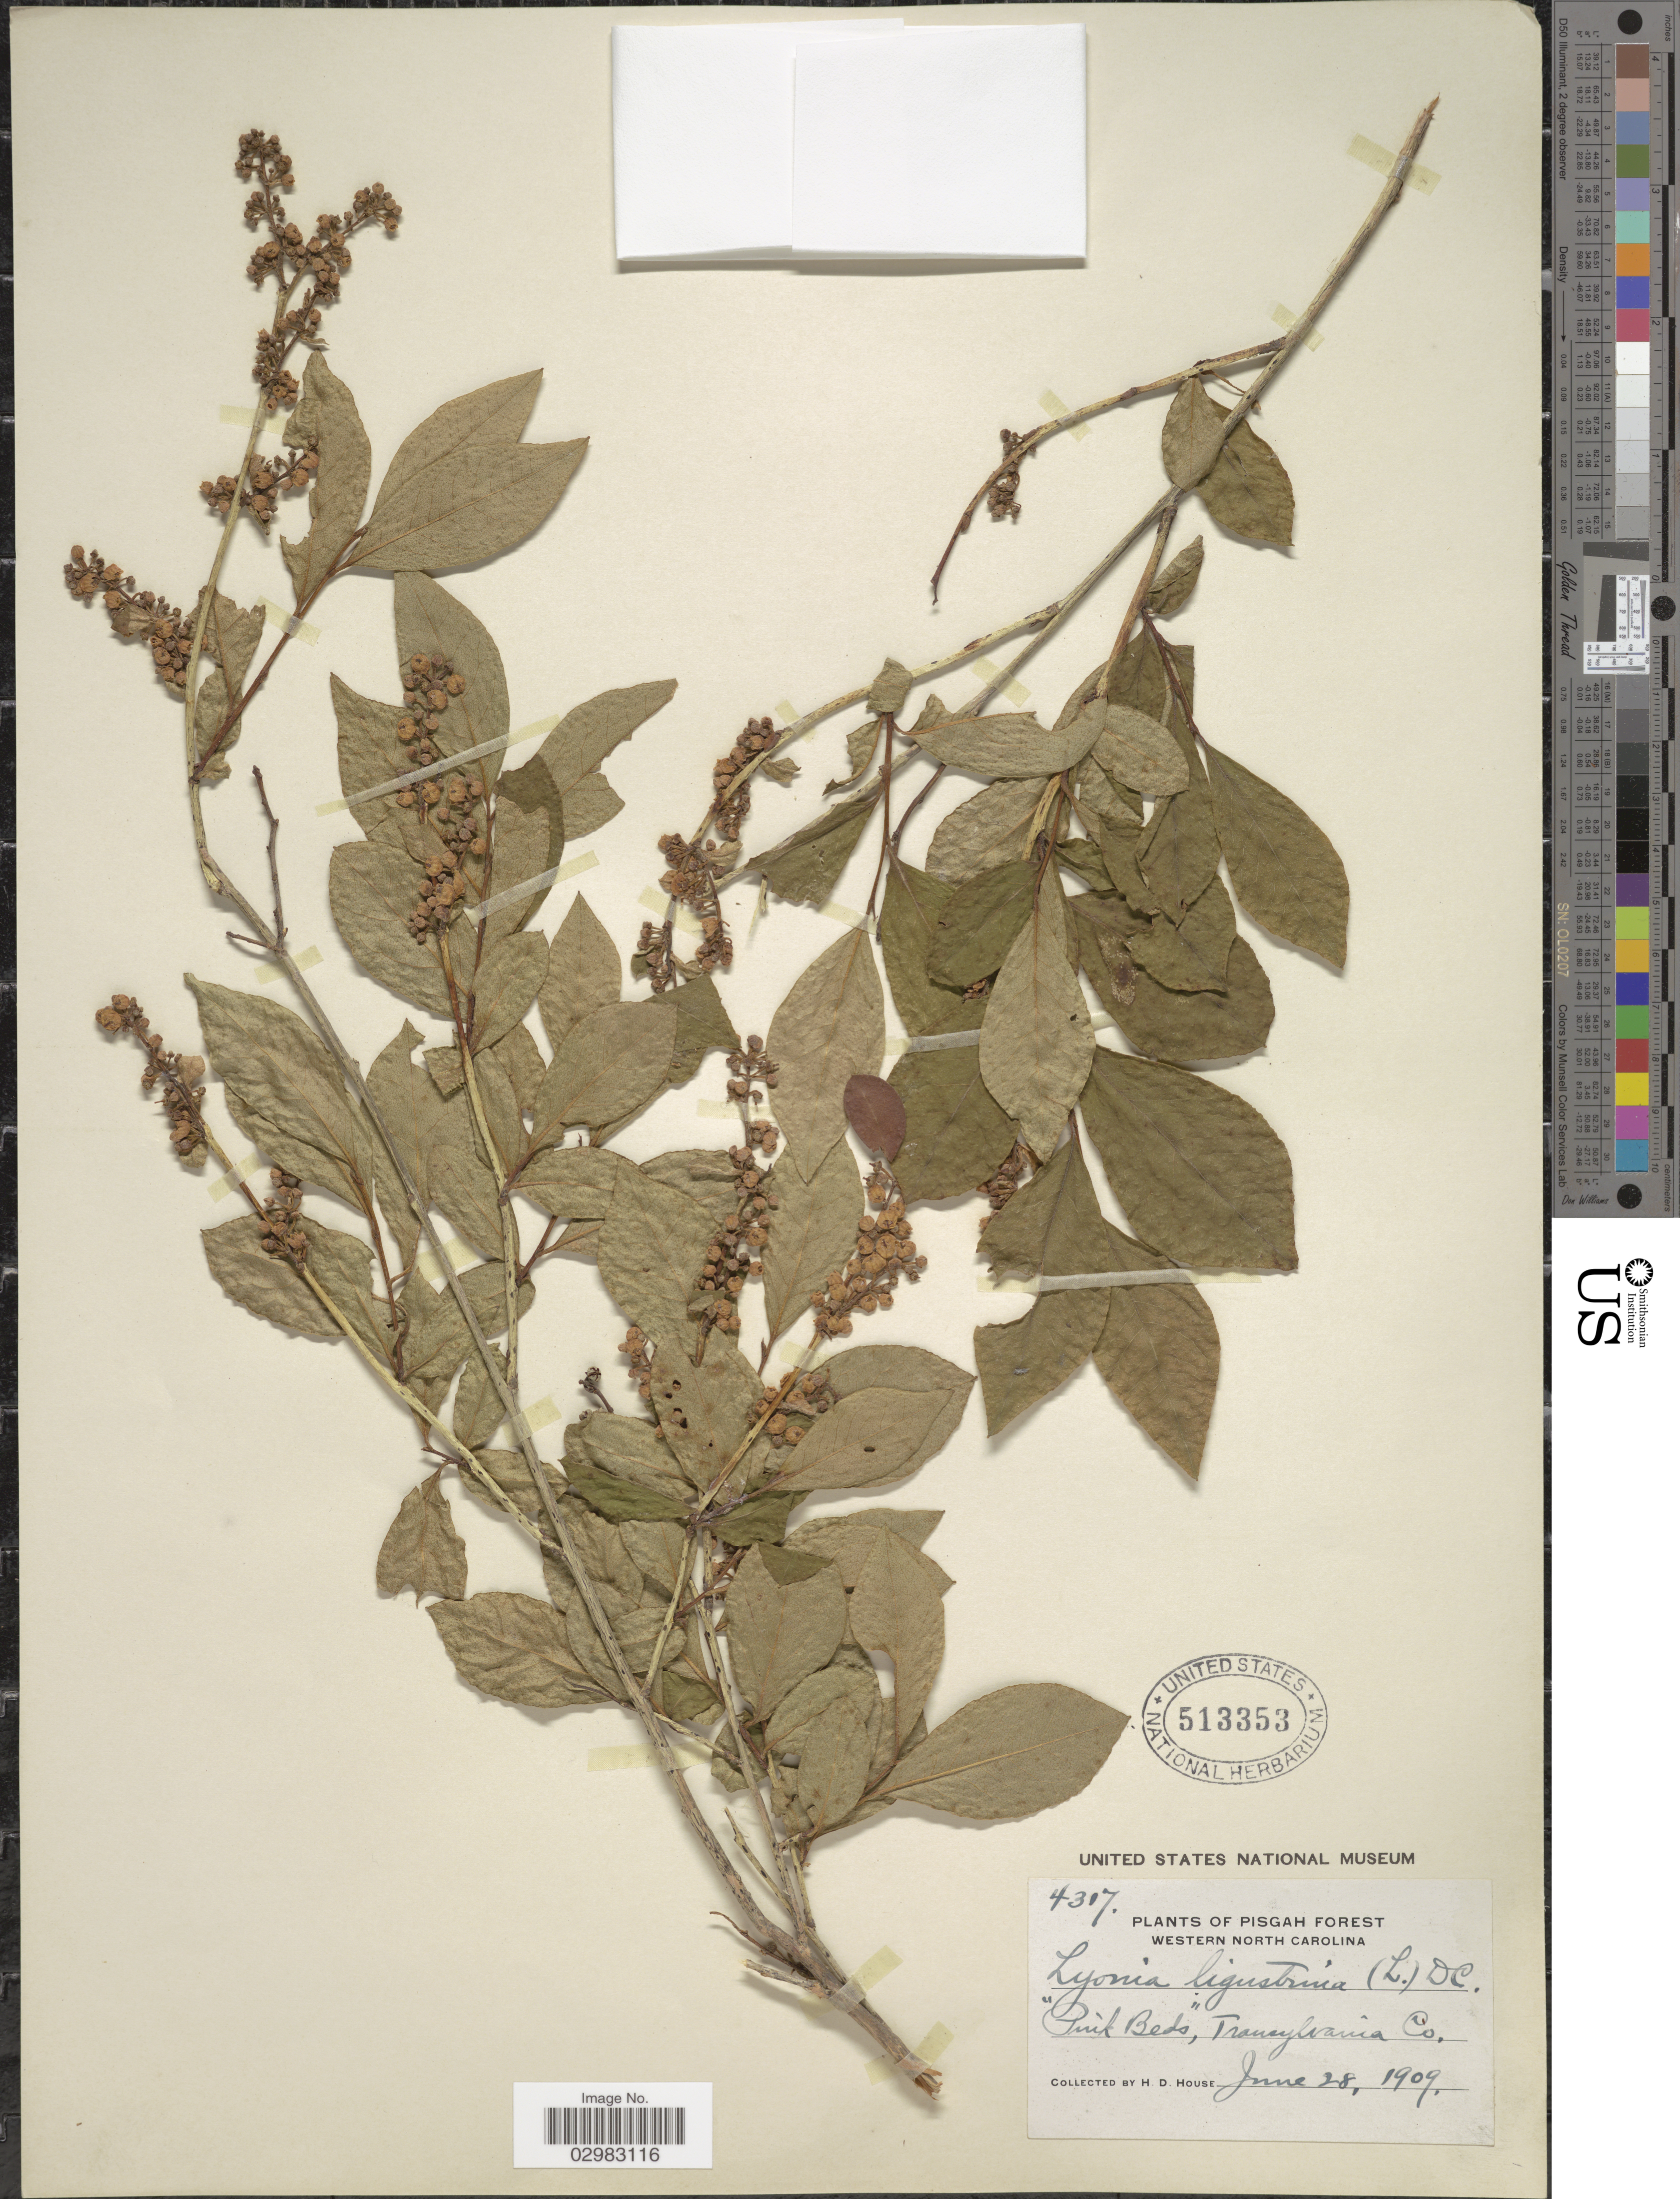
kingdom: Plantae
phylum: Tracheophyta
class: Magnoliopsida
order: Ericales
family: Ericaceae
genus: Lyonia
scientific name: Lyonia ligustrina var. ligustrina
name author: (L.) DC.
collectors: H. D. House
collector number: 4307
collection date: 1909-06-28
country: United States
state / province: North Carolina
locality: Pisgah Forest. Western North Carolina. "Pink Beds", Transylvania Co.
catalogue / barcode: US 513353